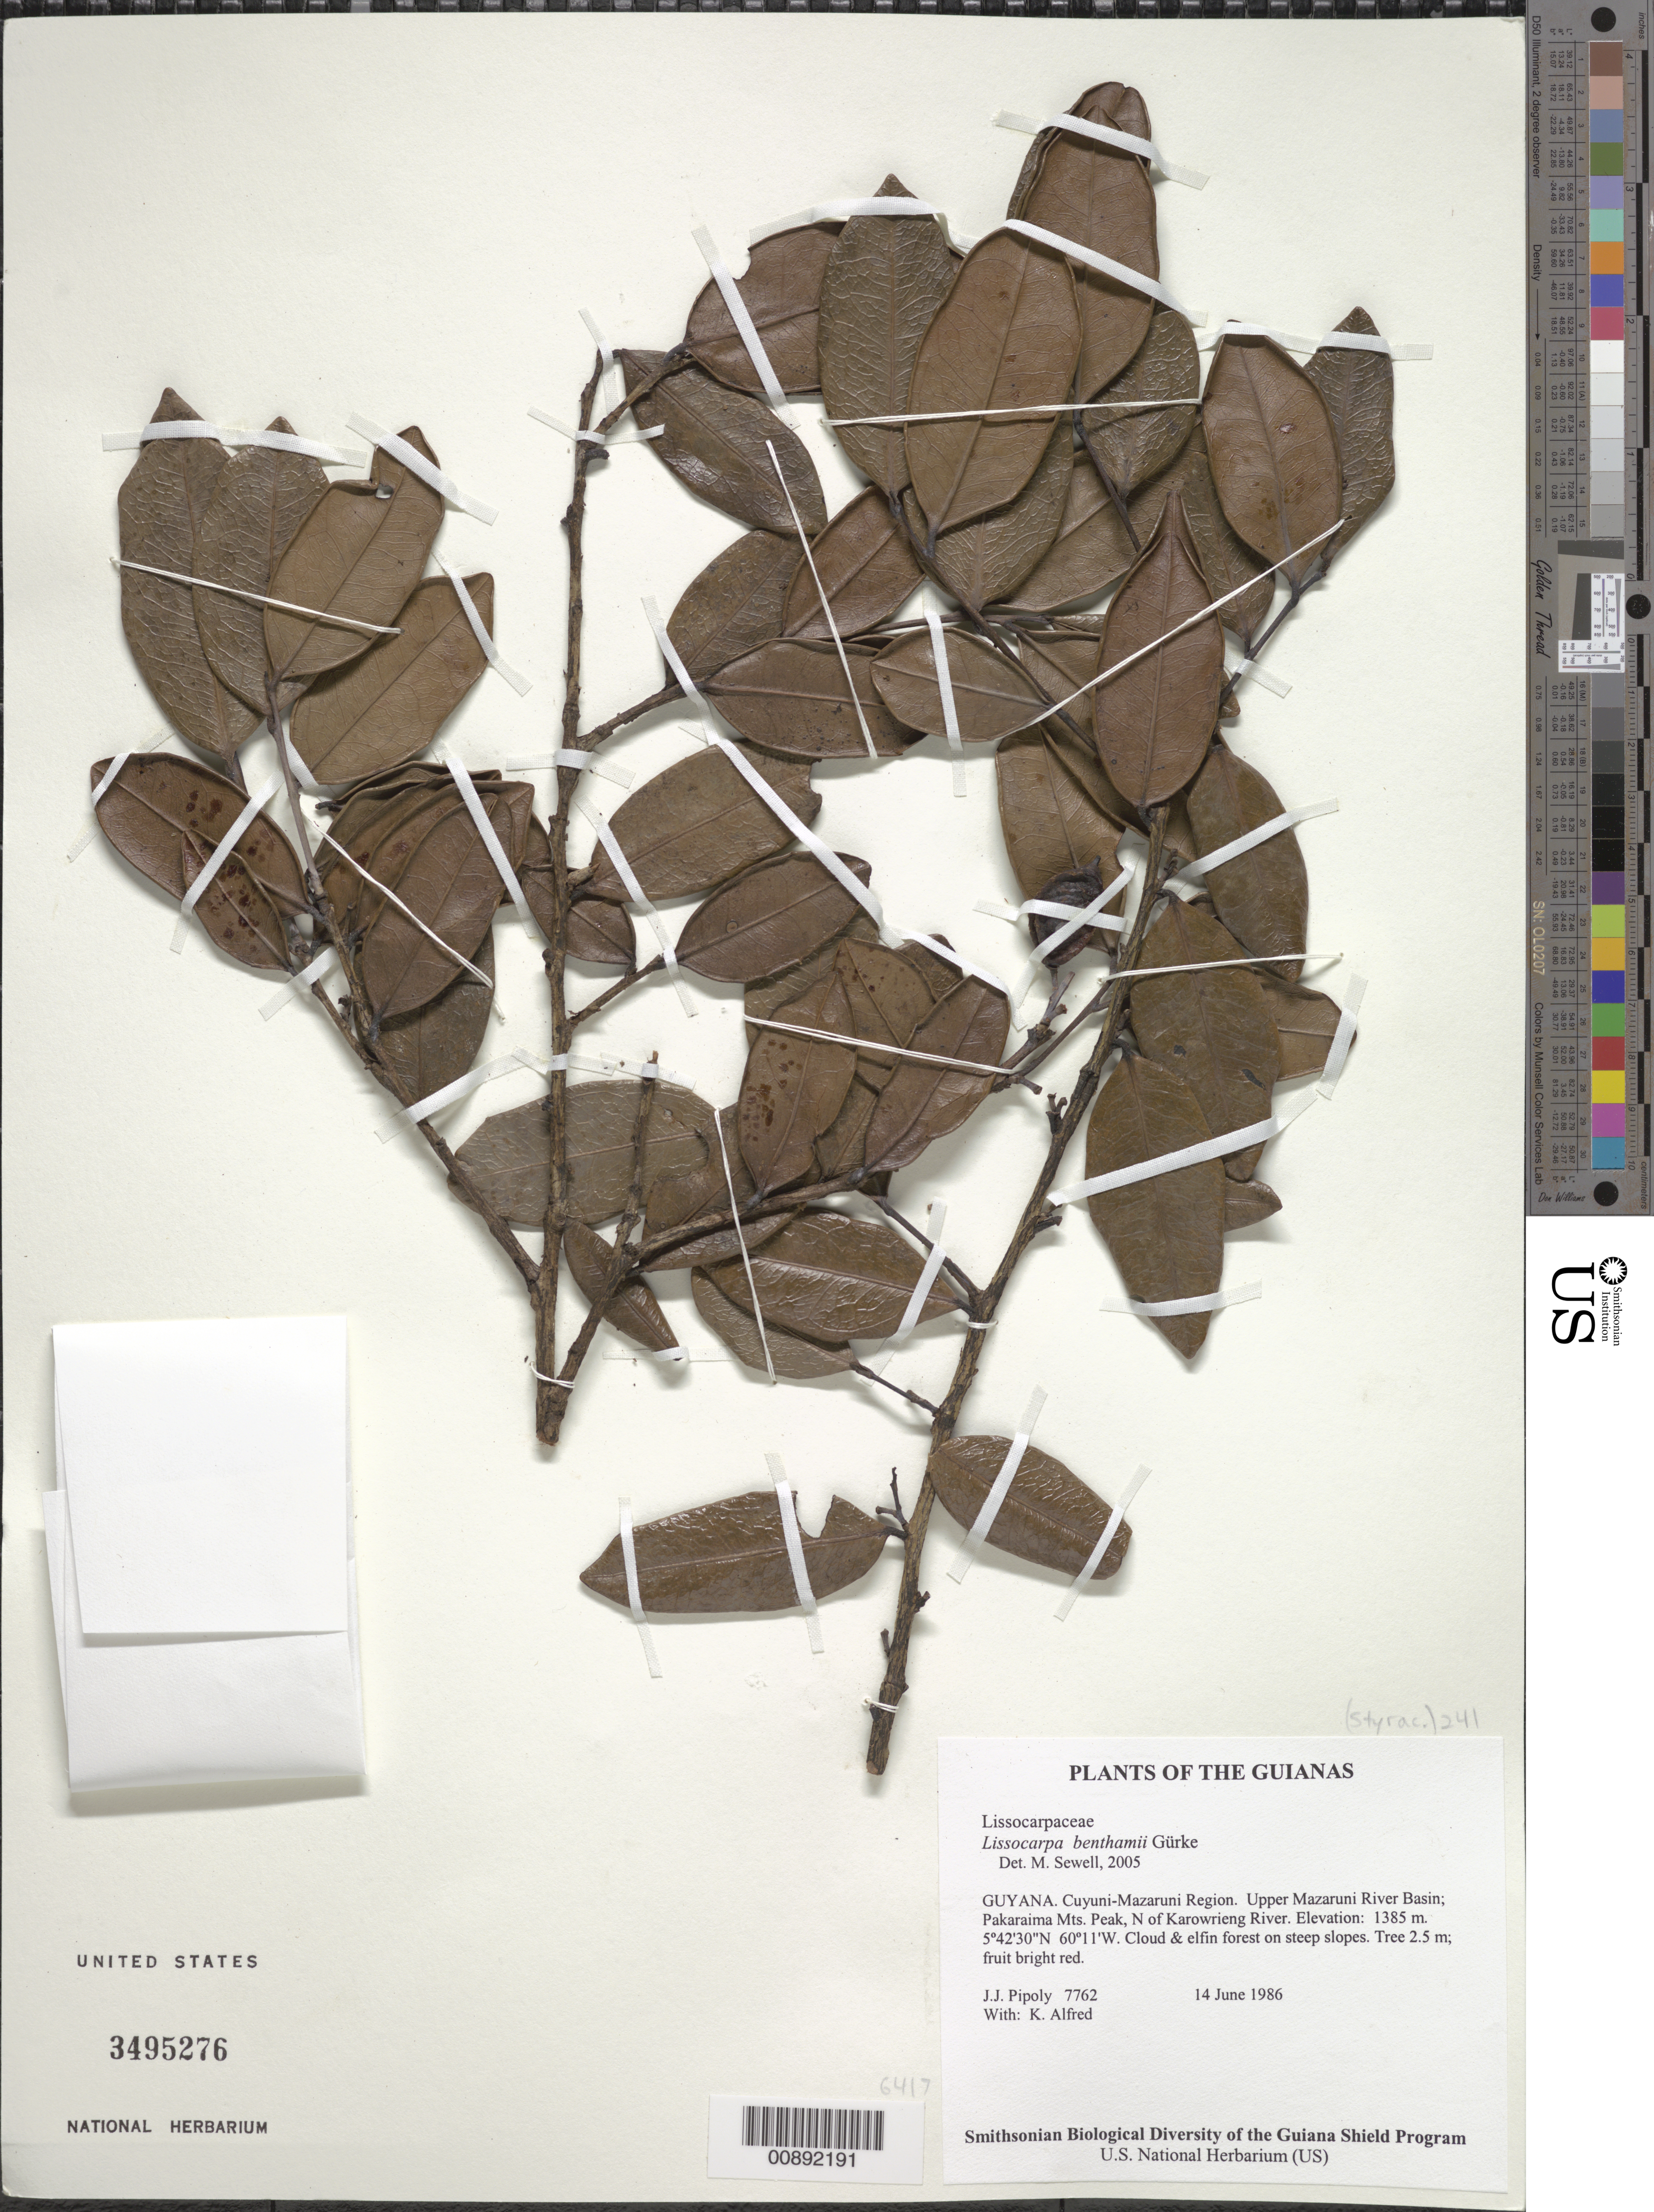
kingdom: Plantae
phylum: Tracheophyta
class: Magnoliopsida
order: Ericales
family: Ebenaceae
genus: Lissocarpa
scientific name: Lissocarpa benthami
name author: Gürke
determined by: Sewell, M.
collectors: J. J. Pipoly & K. Alfred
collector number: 7762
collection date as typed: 14 June 1986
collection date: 1986-06-14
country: Guyana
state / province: Cuyuni-Mazaruni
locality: Upper Mazaruni River Basin; Pakaraima Mts. Peak, N of Karowrieng River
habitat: Cloud & elfin forest on steep slopes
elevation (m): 1385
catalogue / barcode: US 3495276